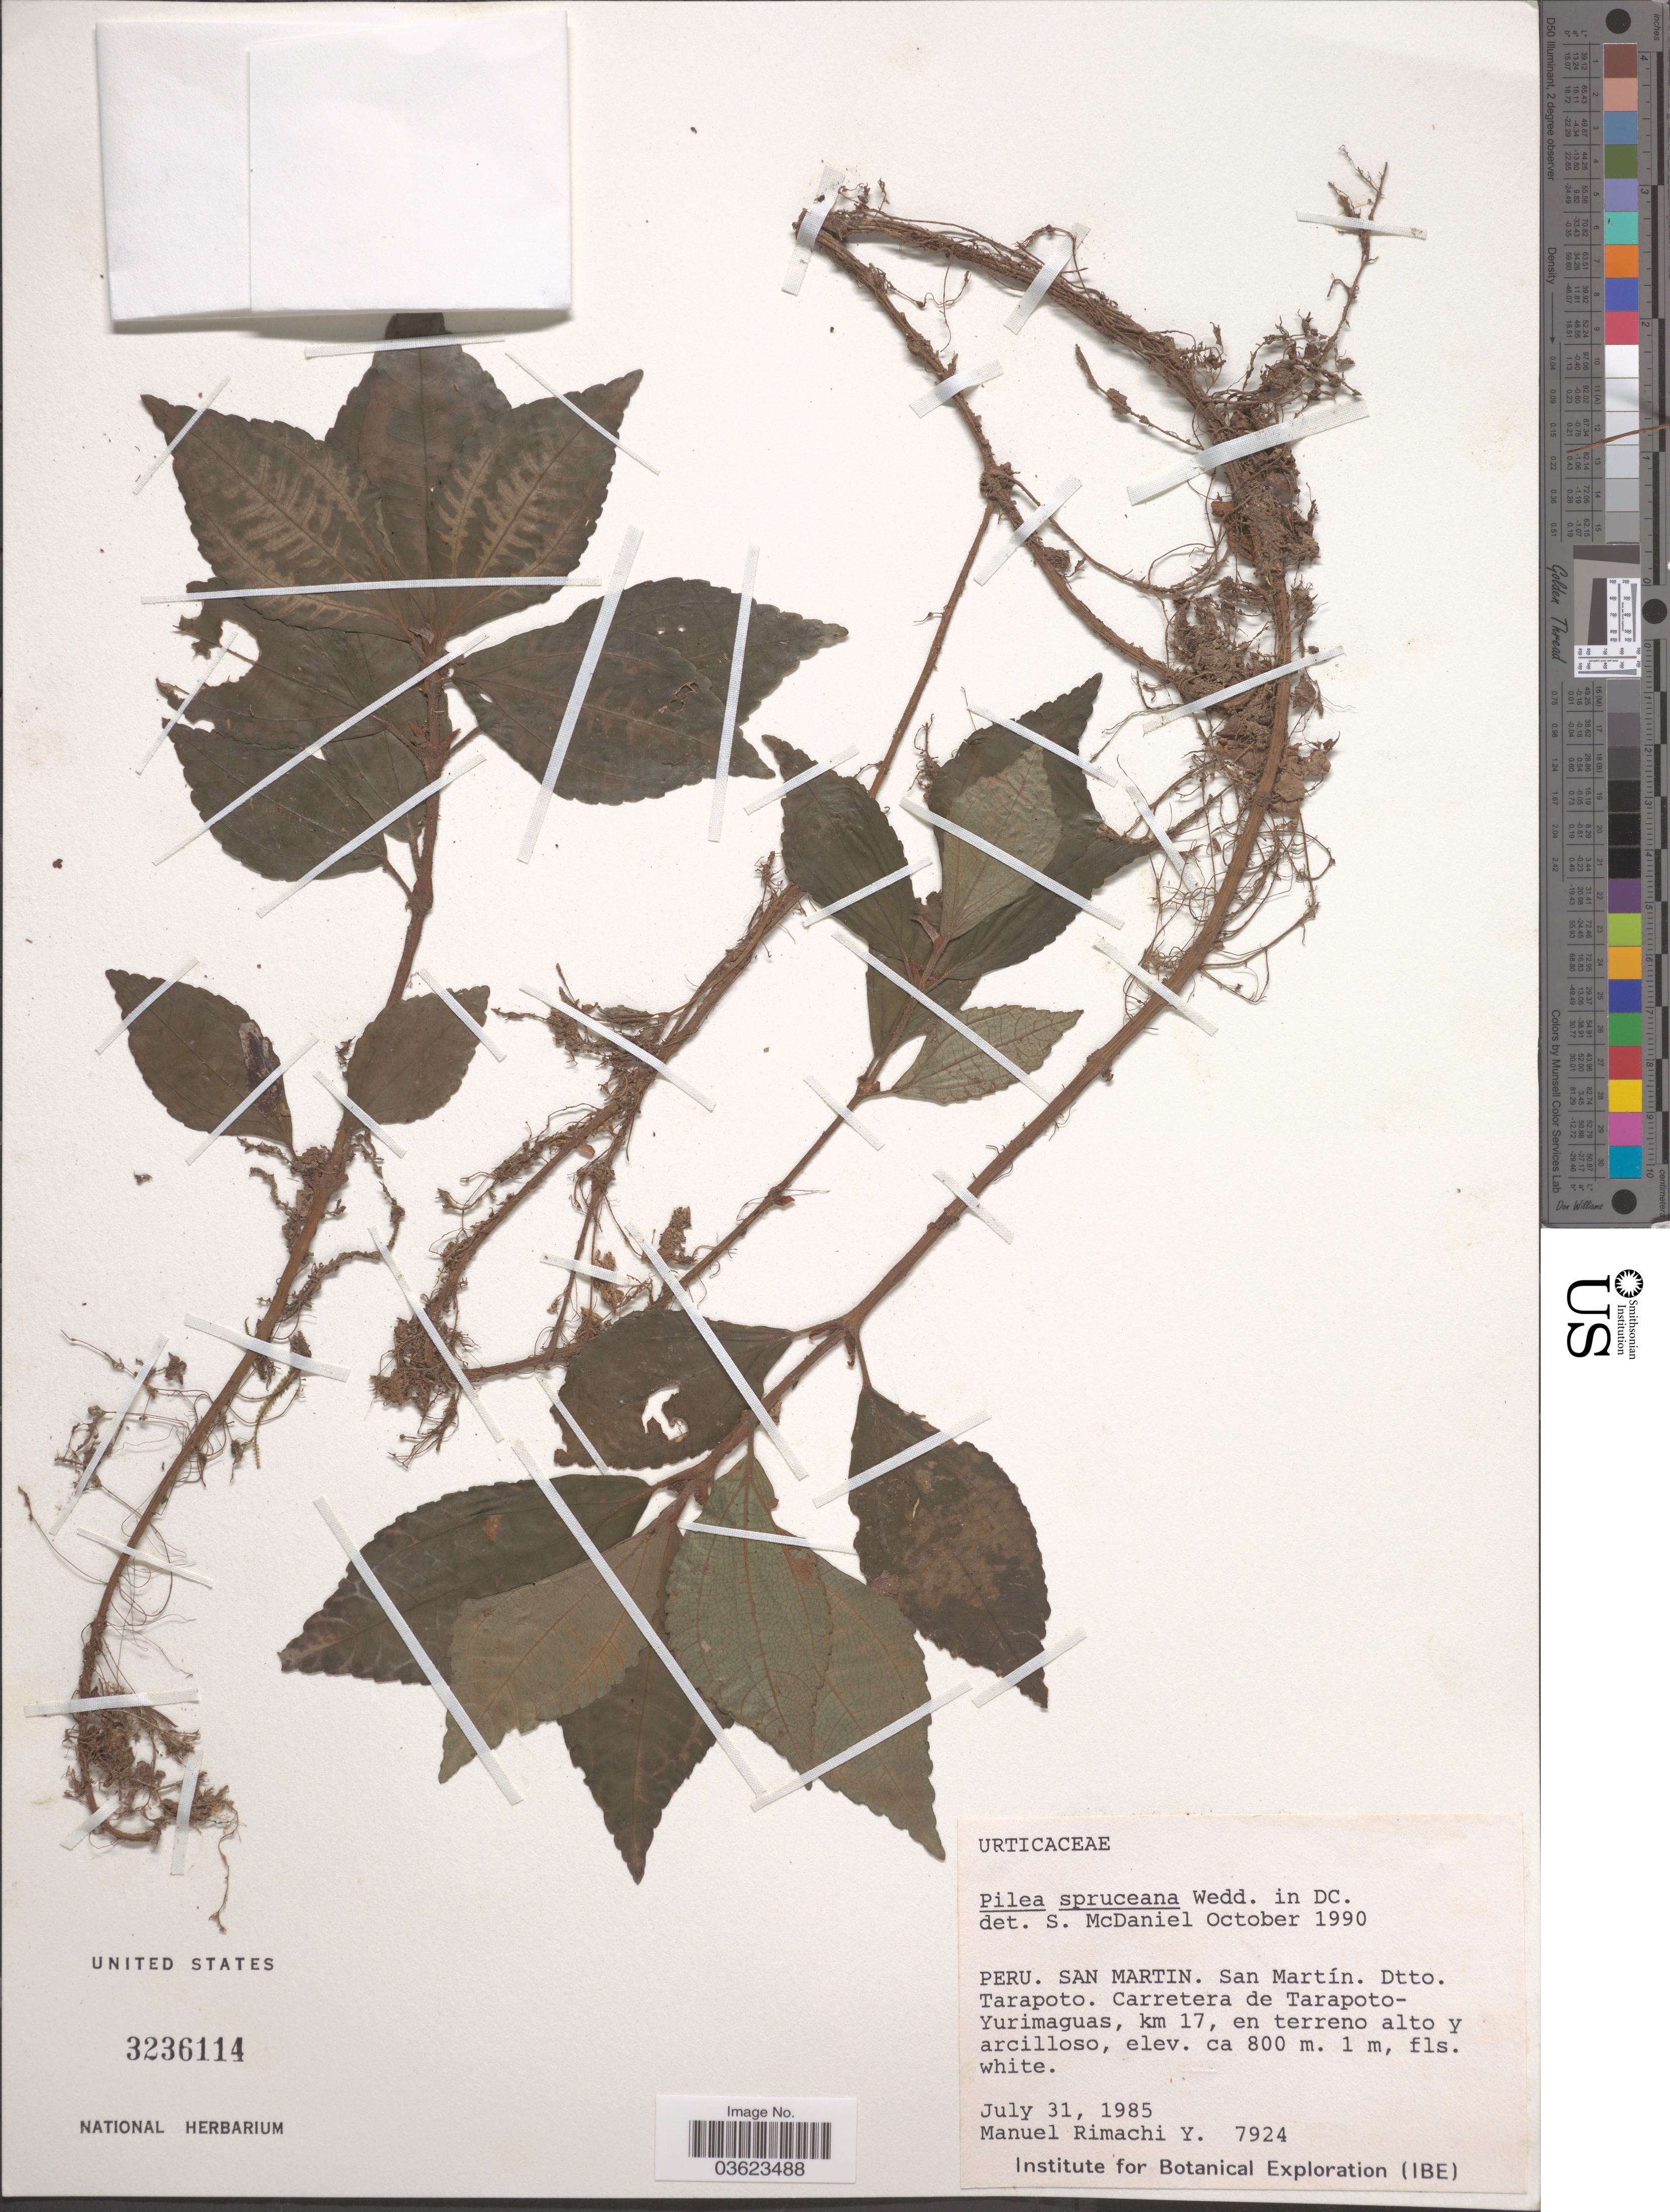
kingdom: Plantae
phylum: Tracheophyta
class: Magnoliopsida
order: Rosales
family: Urticaceae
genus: Pilea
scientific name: Pilea spruceana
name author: Wedd.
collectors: M. Rimachi Y.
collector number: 7924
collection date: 1985-07-31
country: Peru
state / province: San Martín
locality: San Martín. Dtto. Tarapoto. Carretera de Tarapoto-Yurimaguas, km 17, en terreno alto y arcilloso.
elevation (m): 800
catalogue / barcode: US 3236114